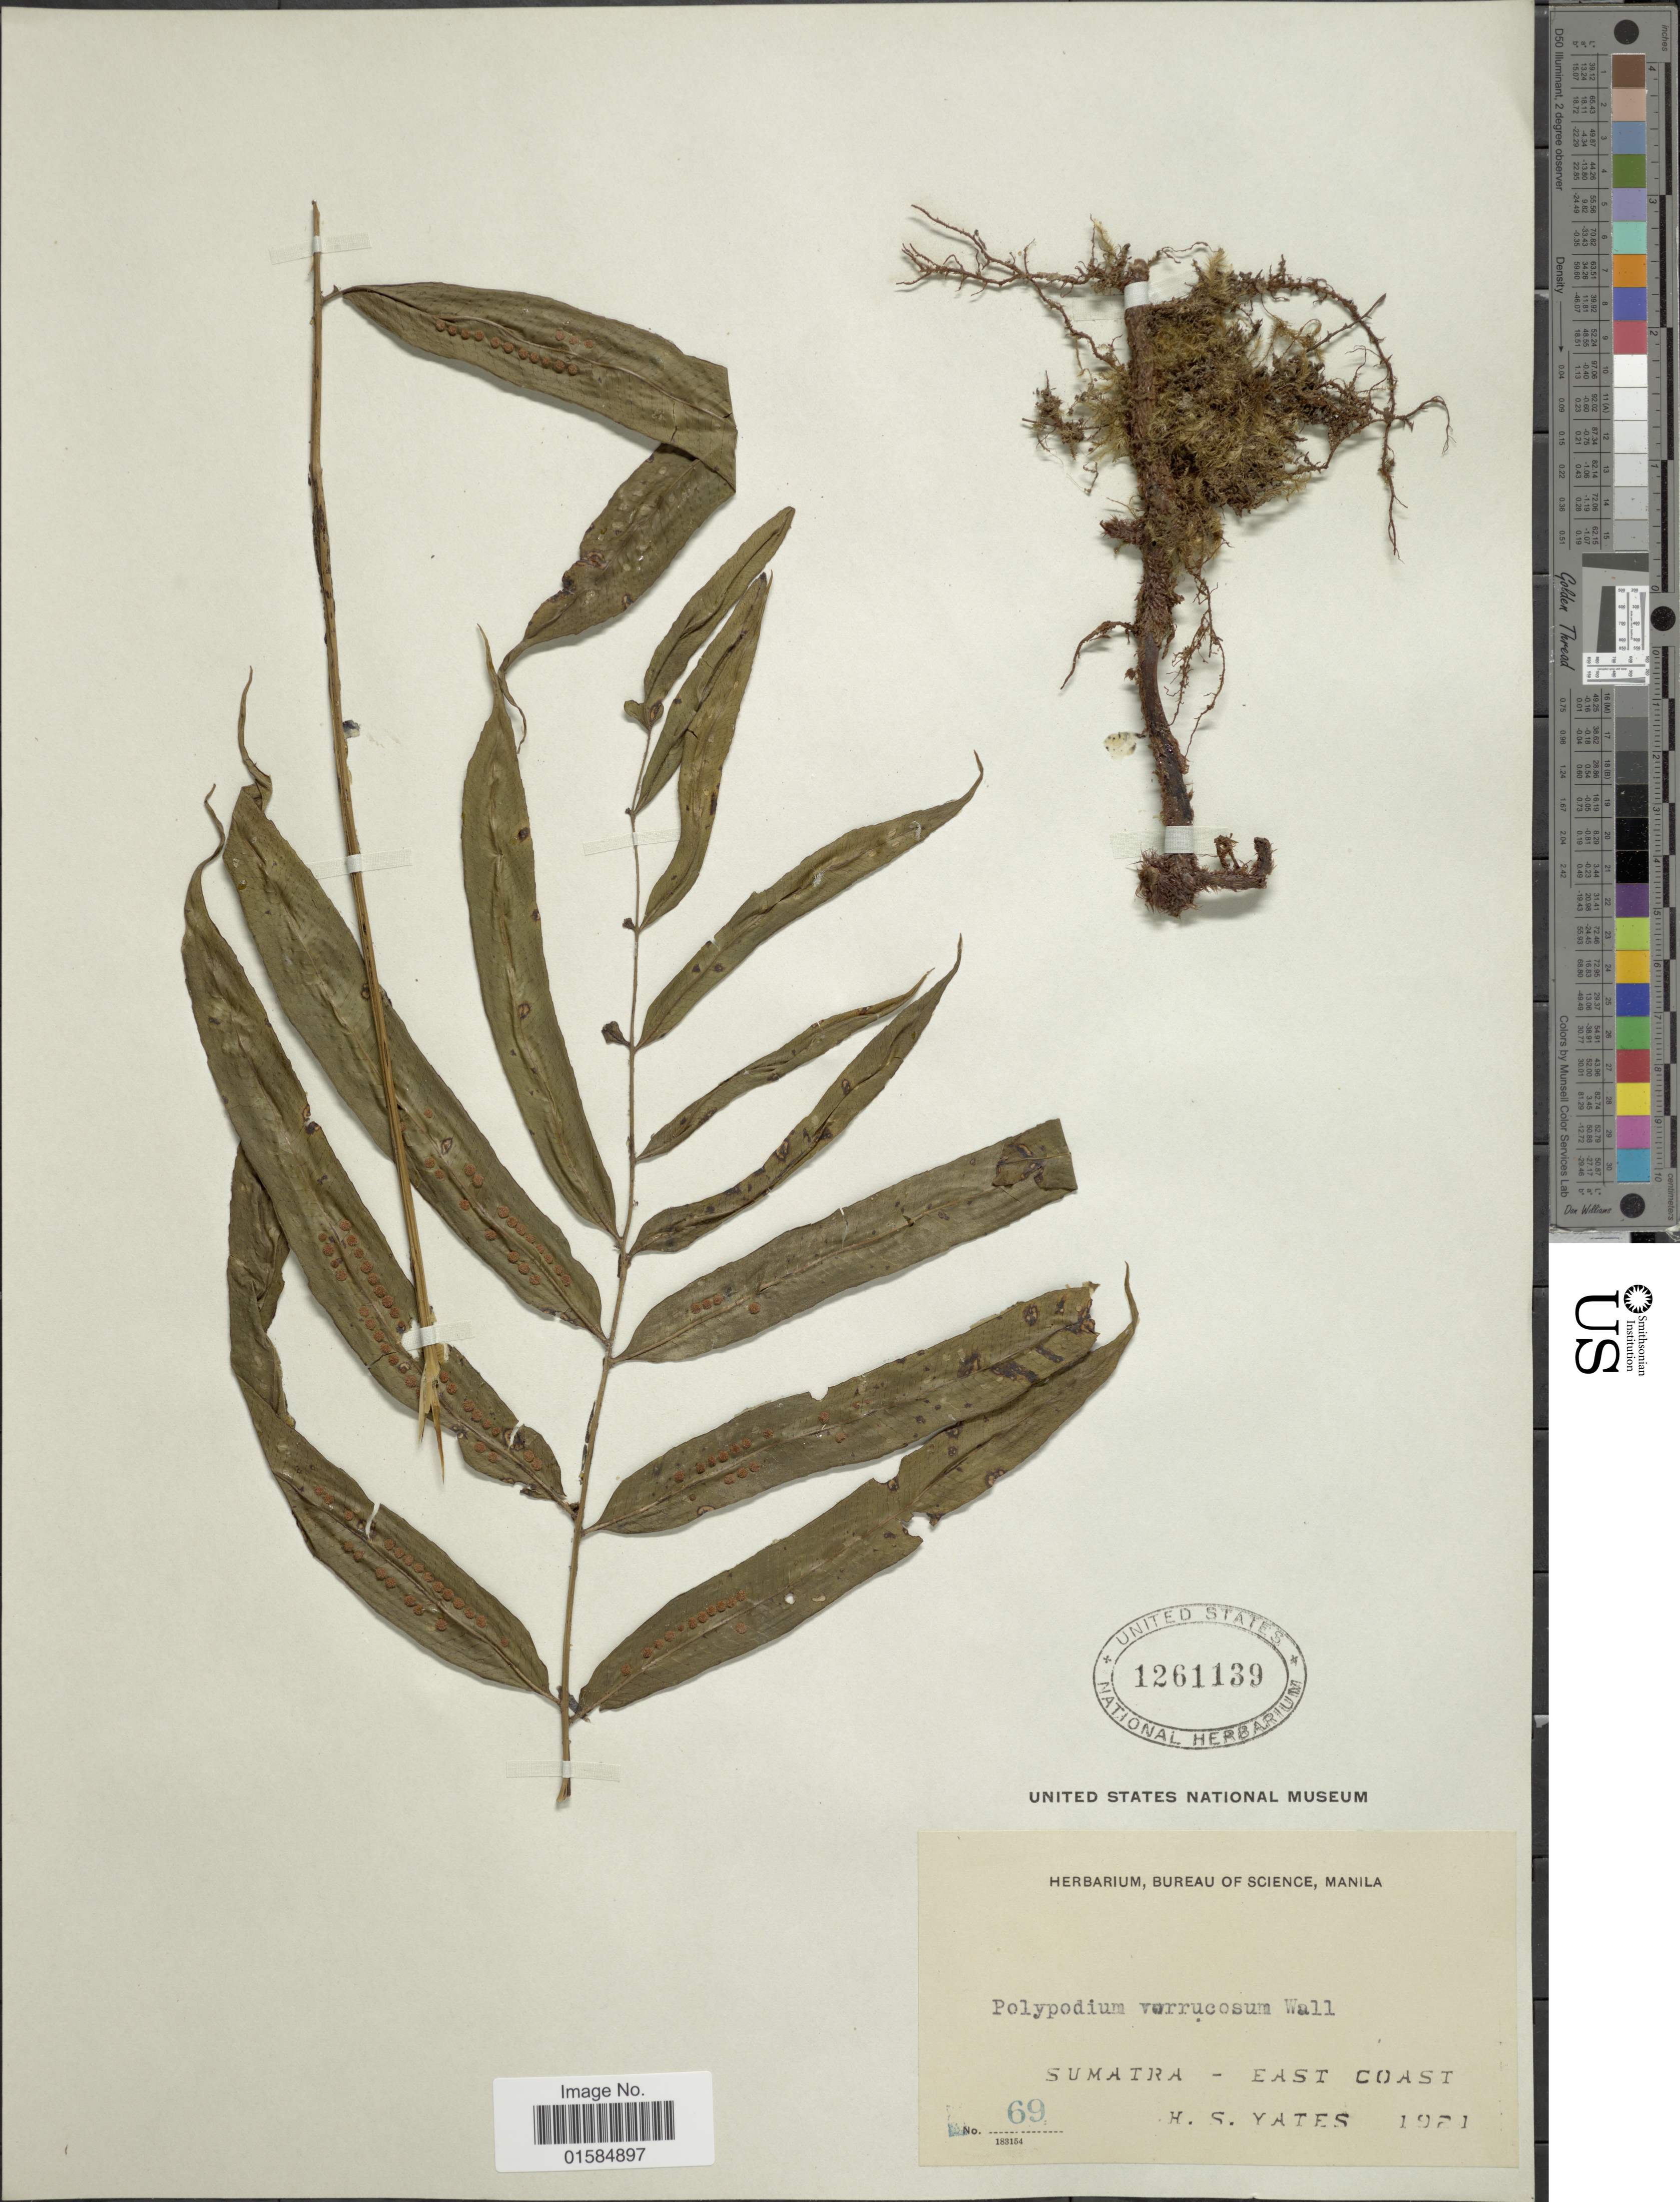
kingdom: Plantae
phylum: Tracheophyta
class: Polypodiopsida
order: Polypodiales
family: Polypodiaceae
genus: Goniophlebium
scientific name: Goniophlebium percussum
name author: (Cauv.) W.H. Wagner & Grether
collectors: H. S. Yates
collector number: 69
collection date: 1921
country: Indonesia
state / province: Sumatra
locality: Sumatra, East Coast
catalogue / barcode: US 1261139